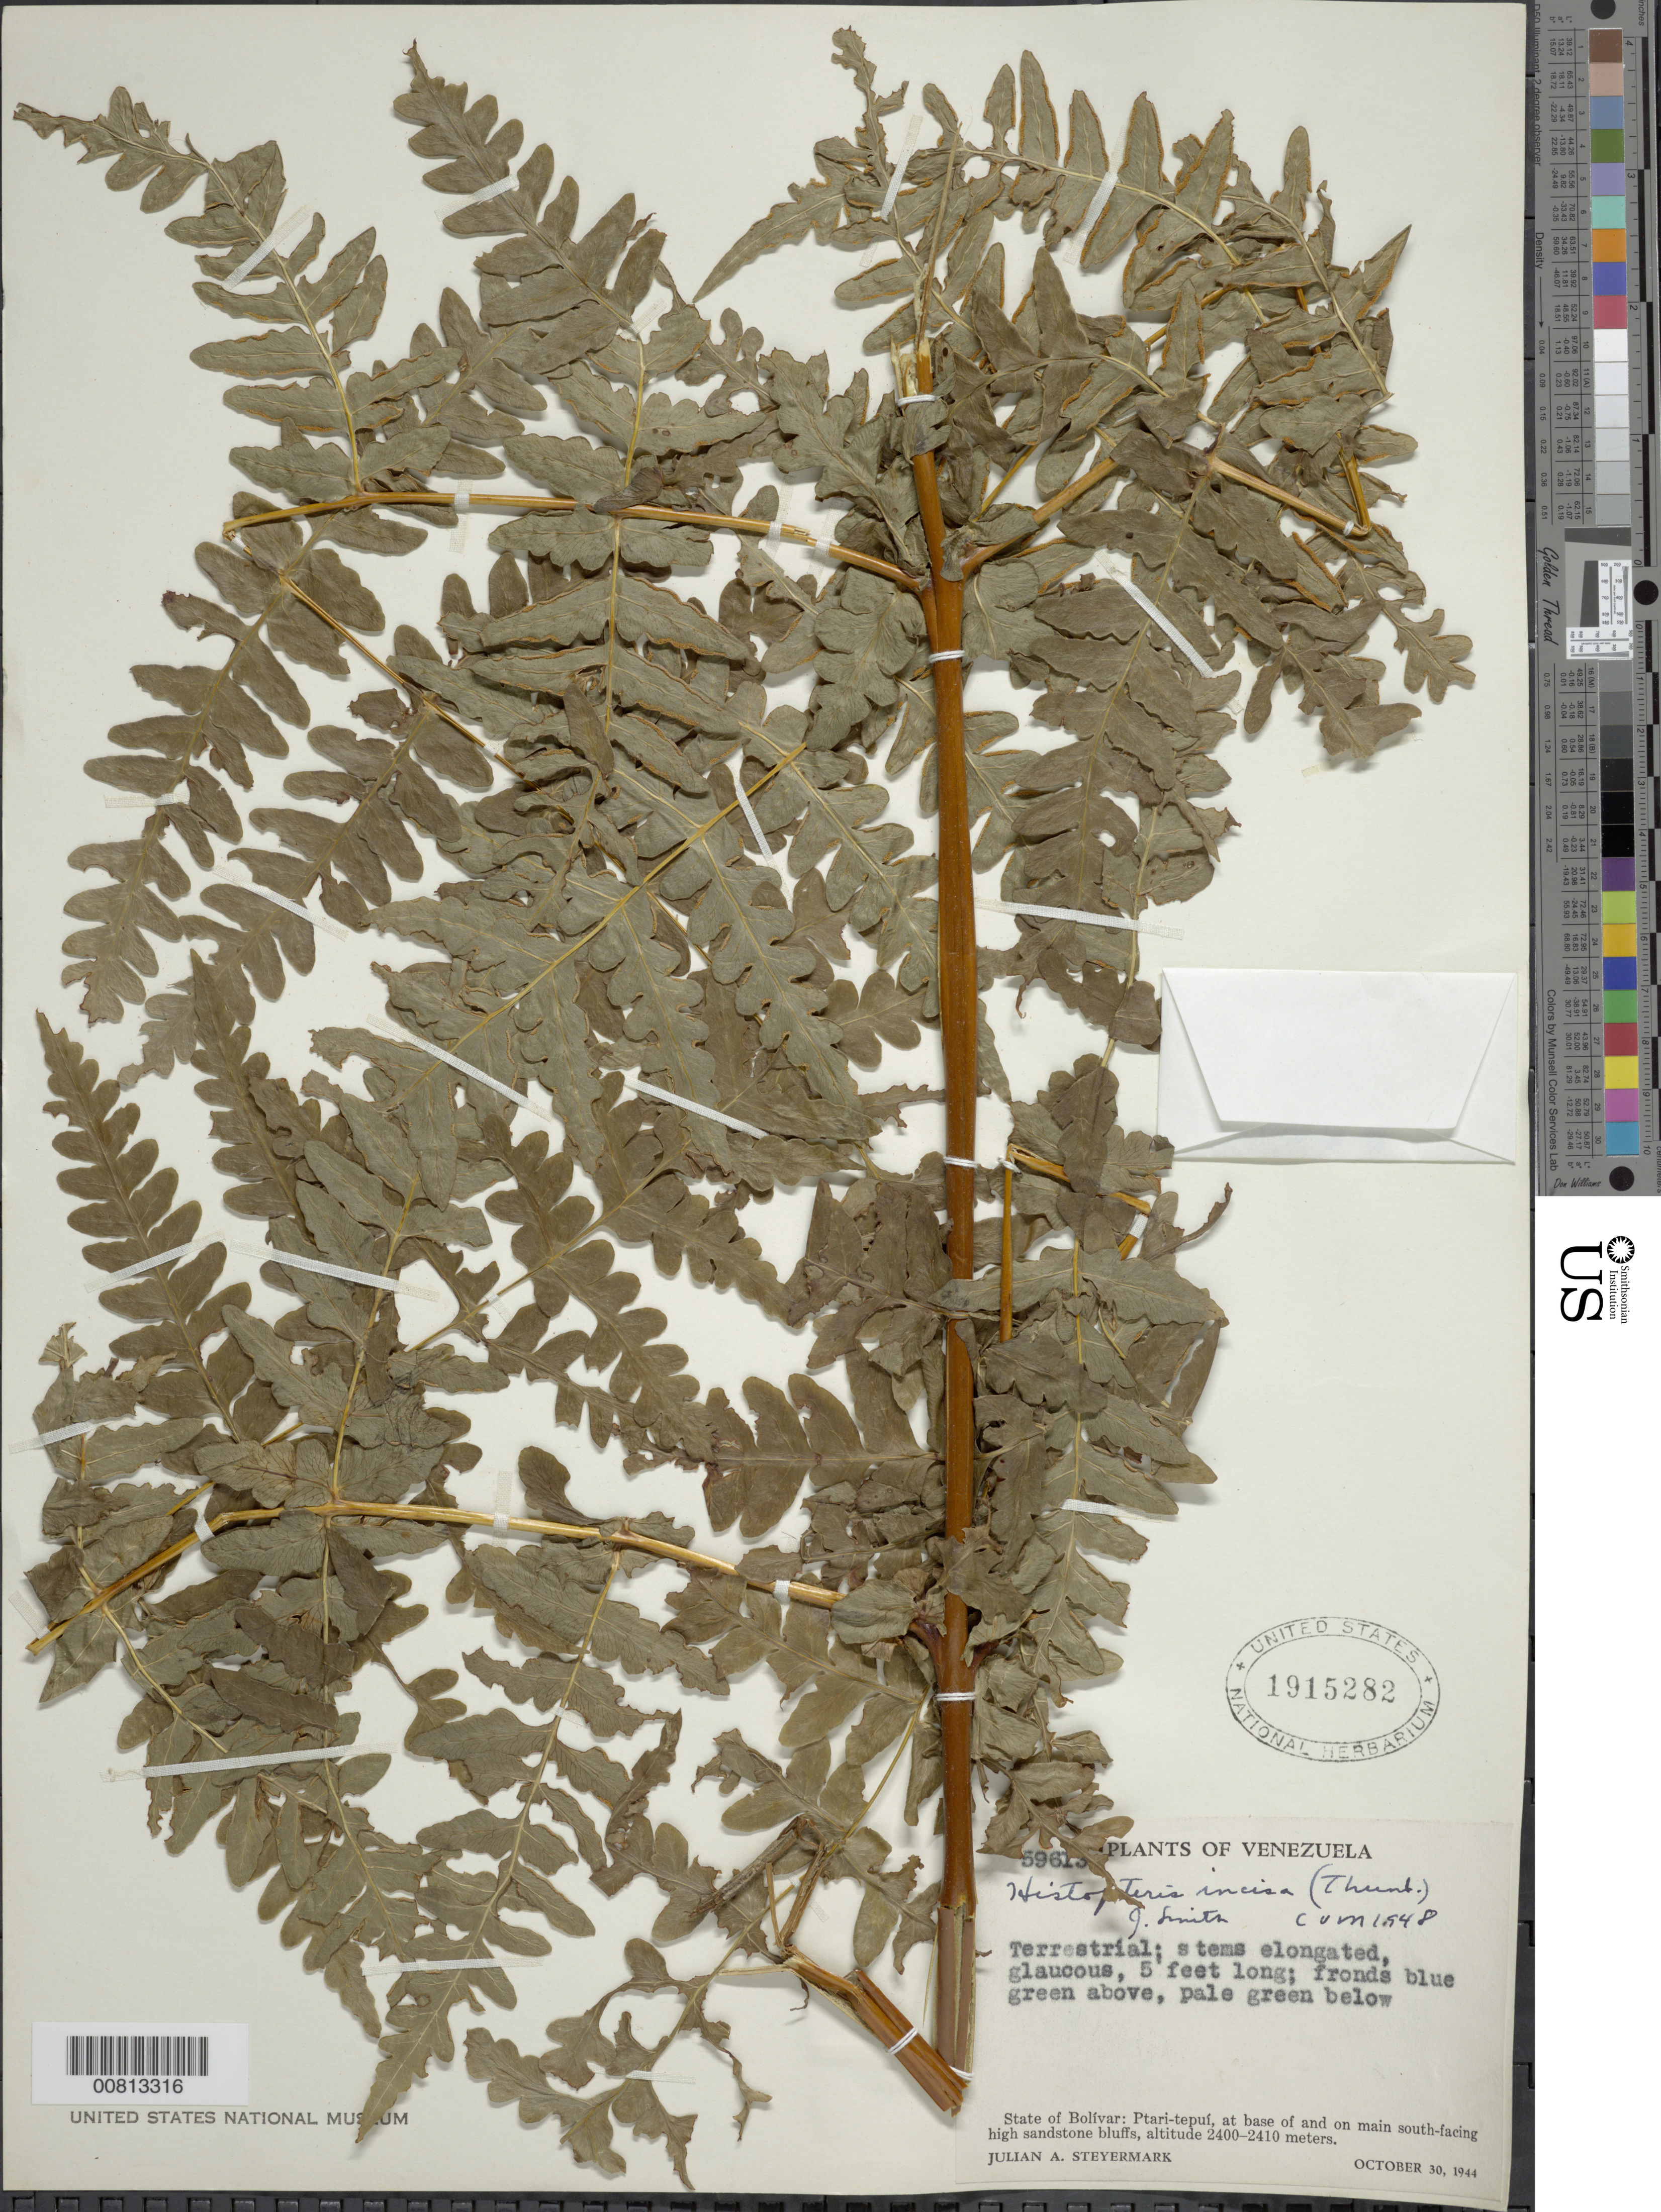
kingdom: Plantae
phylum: Tracheophyta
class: Polypodiopsida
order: Polypodiales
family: Dennstaedtiaceae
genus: Histiopteris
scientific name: Histiopteris incisa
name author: (Thunb.) J. Sm.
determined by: Morton, C. V.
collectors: J. Steyermark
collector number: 59613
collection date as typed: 30-Oct-44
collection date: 1944-10-30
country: Venezuela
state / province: Bolívar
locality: Ptari-tepuí, at base of and on main S-facing high sandstone bluffs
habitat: High sandstone bluffs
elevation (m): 2400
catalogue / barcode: US 1915282